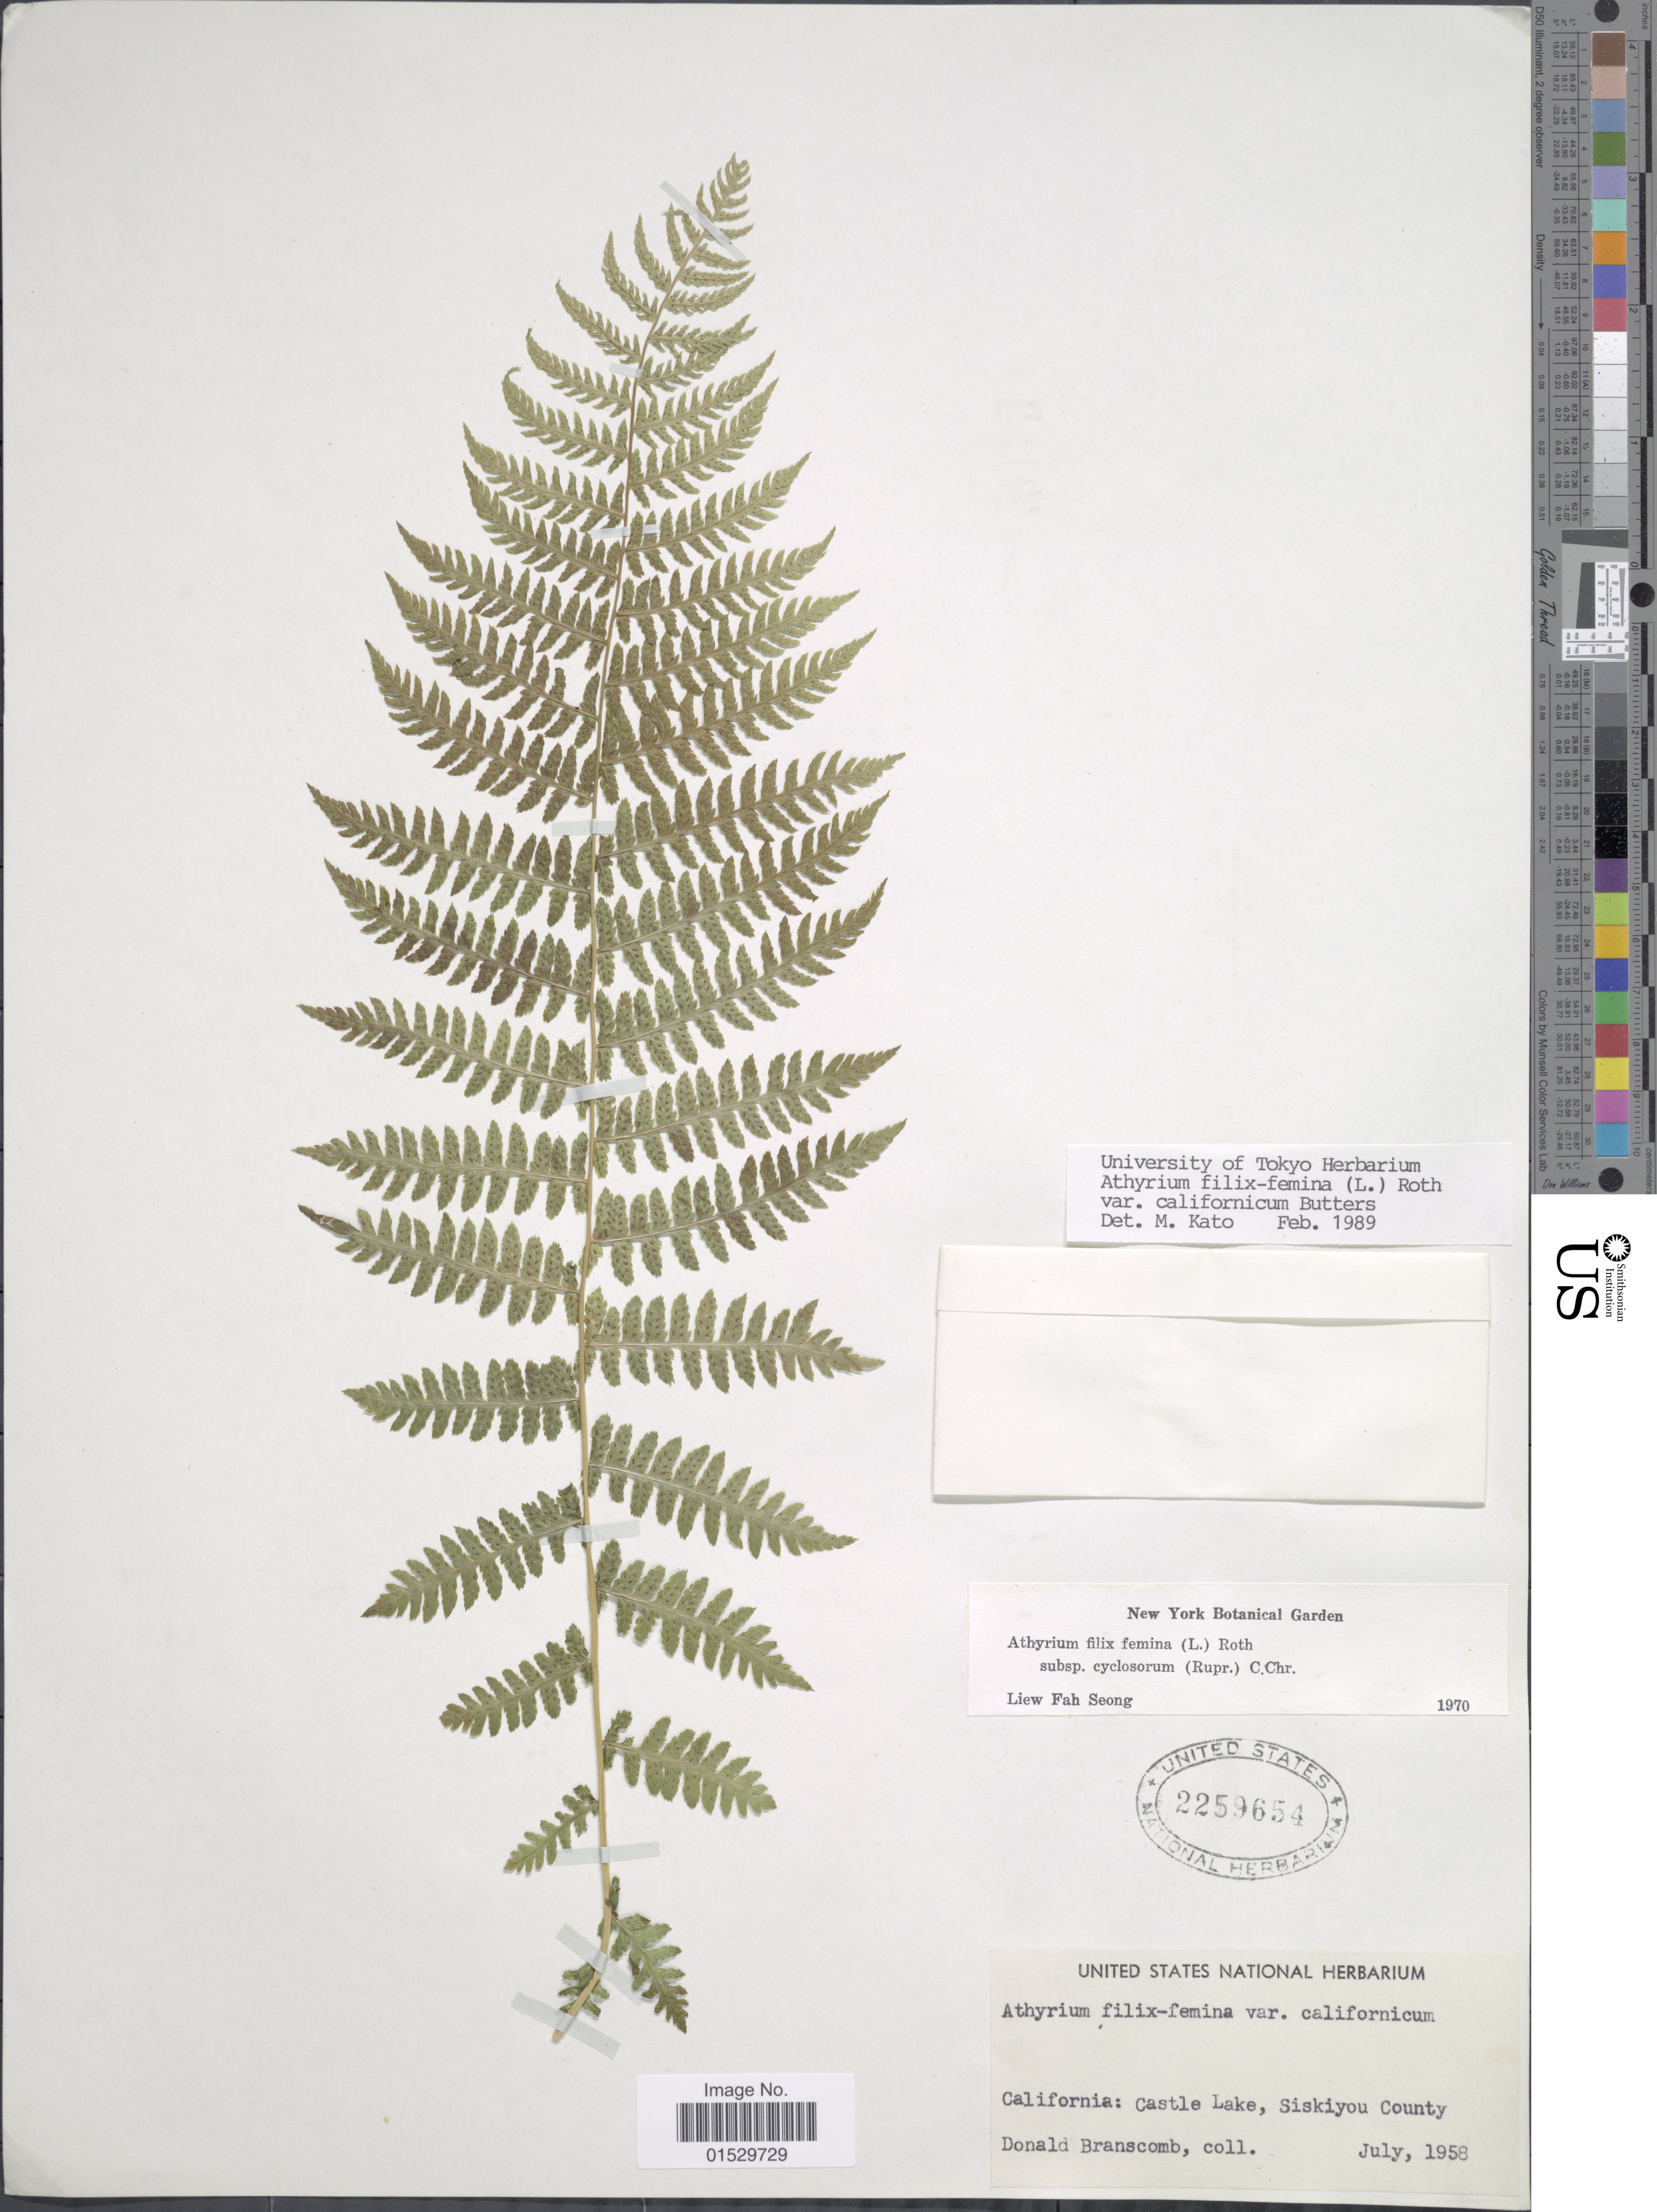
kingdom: Plantae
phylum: Tracheophyta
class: Polypodiopsida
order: Polypodiales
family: Athyriaceae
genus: Athyrium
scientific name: Athyrium filix-femina var. californicum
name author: Butters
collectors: D. Branscomb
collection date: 1958-07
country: United States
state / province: California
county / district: Siskiyou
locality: California: Castle Lake, Siskiyou County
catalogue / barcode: US 2259654